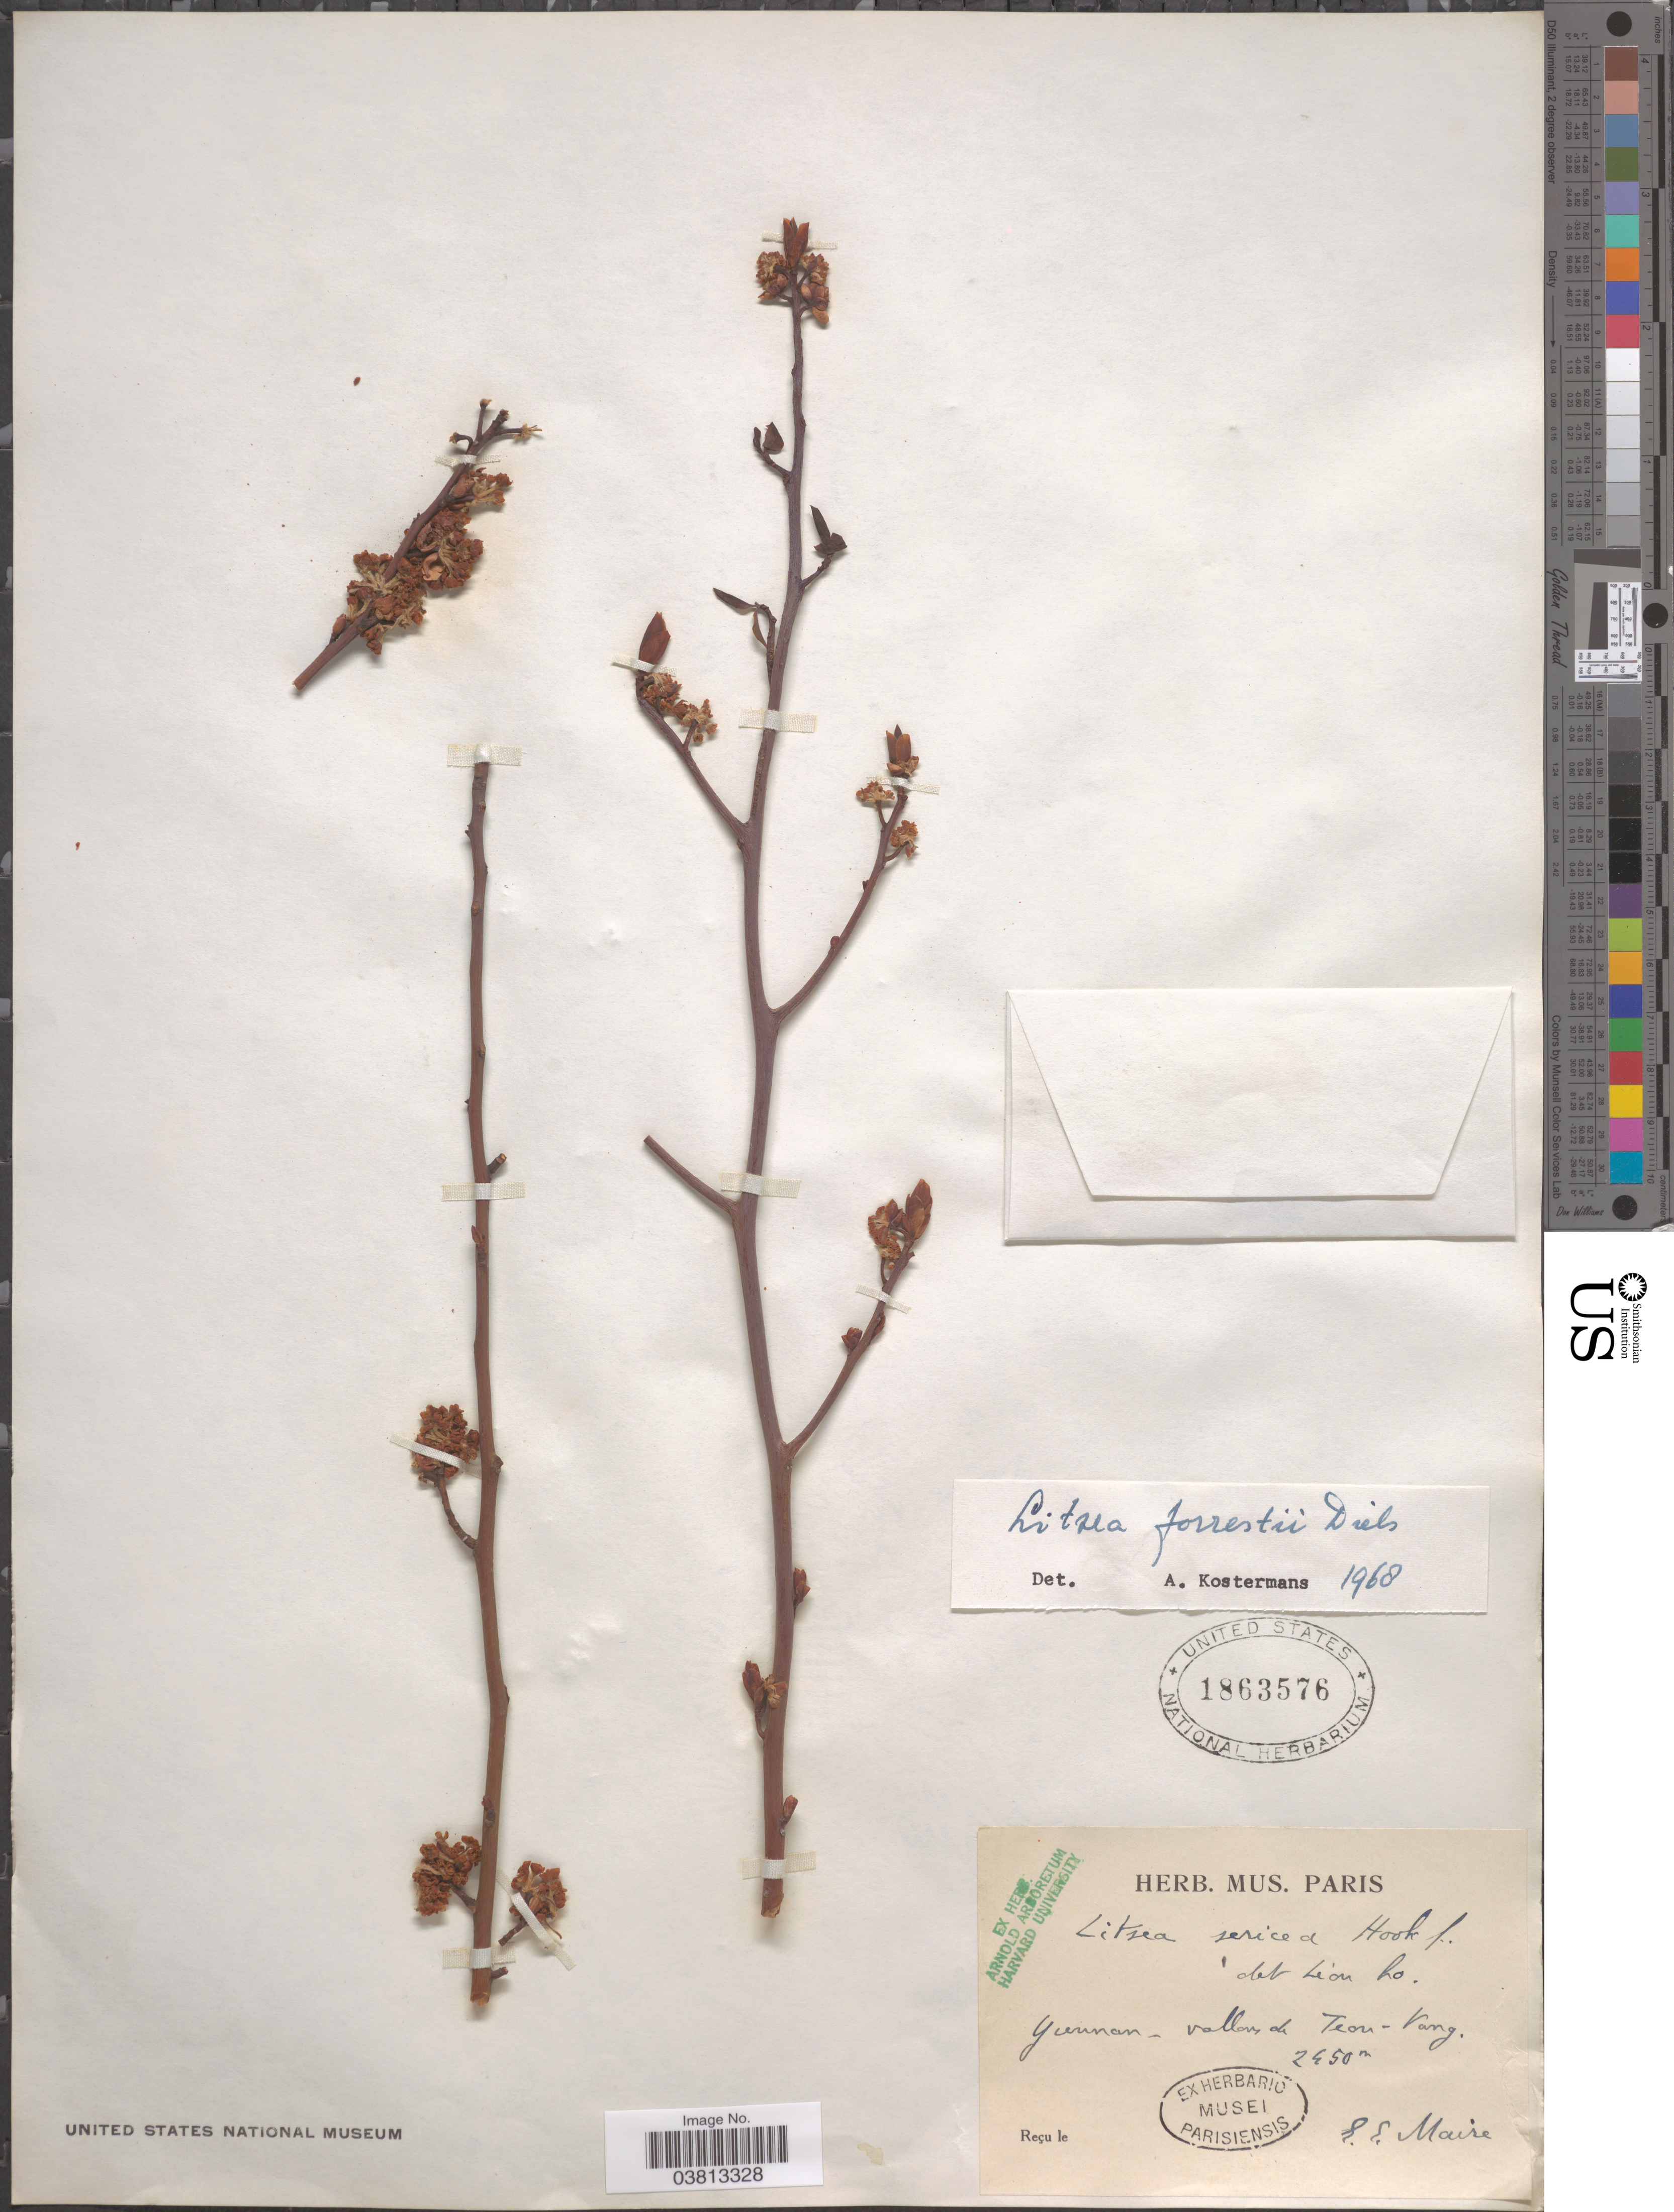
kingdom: Plantae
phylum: Tracheophyta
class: Magnoliopsida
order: Laurales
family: Lauraceae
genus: Litsea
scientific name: Litsea forrestii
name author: Diels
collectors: E. E. Maire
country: China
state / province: Yunnan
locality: Vallons de Teon-Vang. [interpreted]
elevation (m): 2450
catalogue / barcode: US 1863576